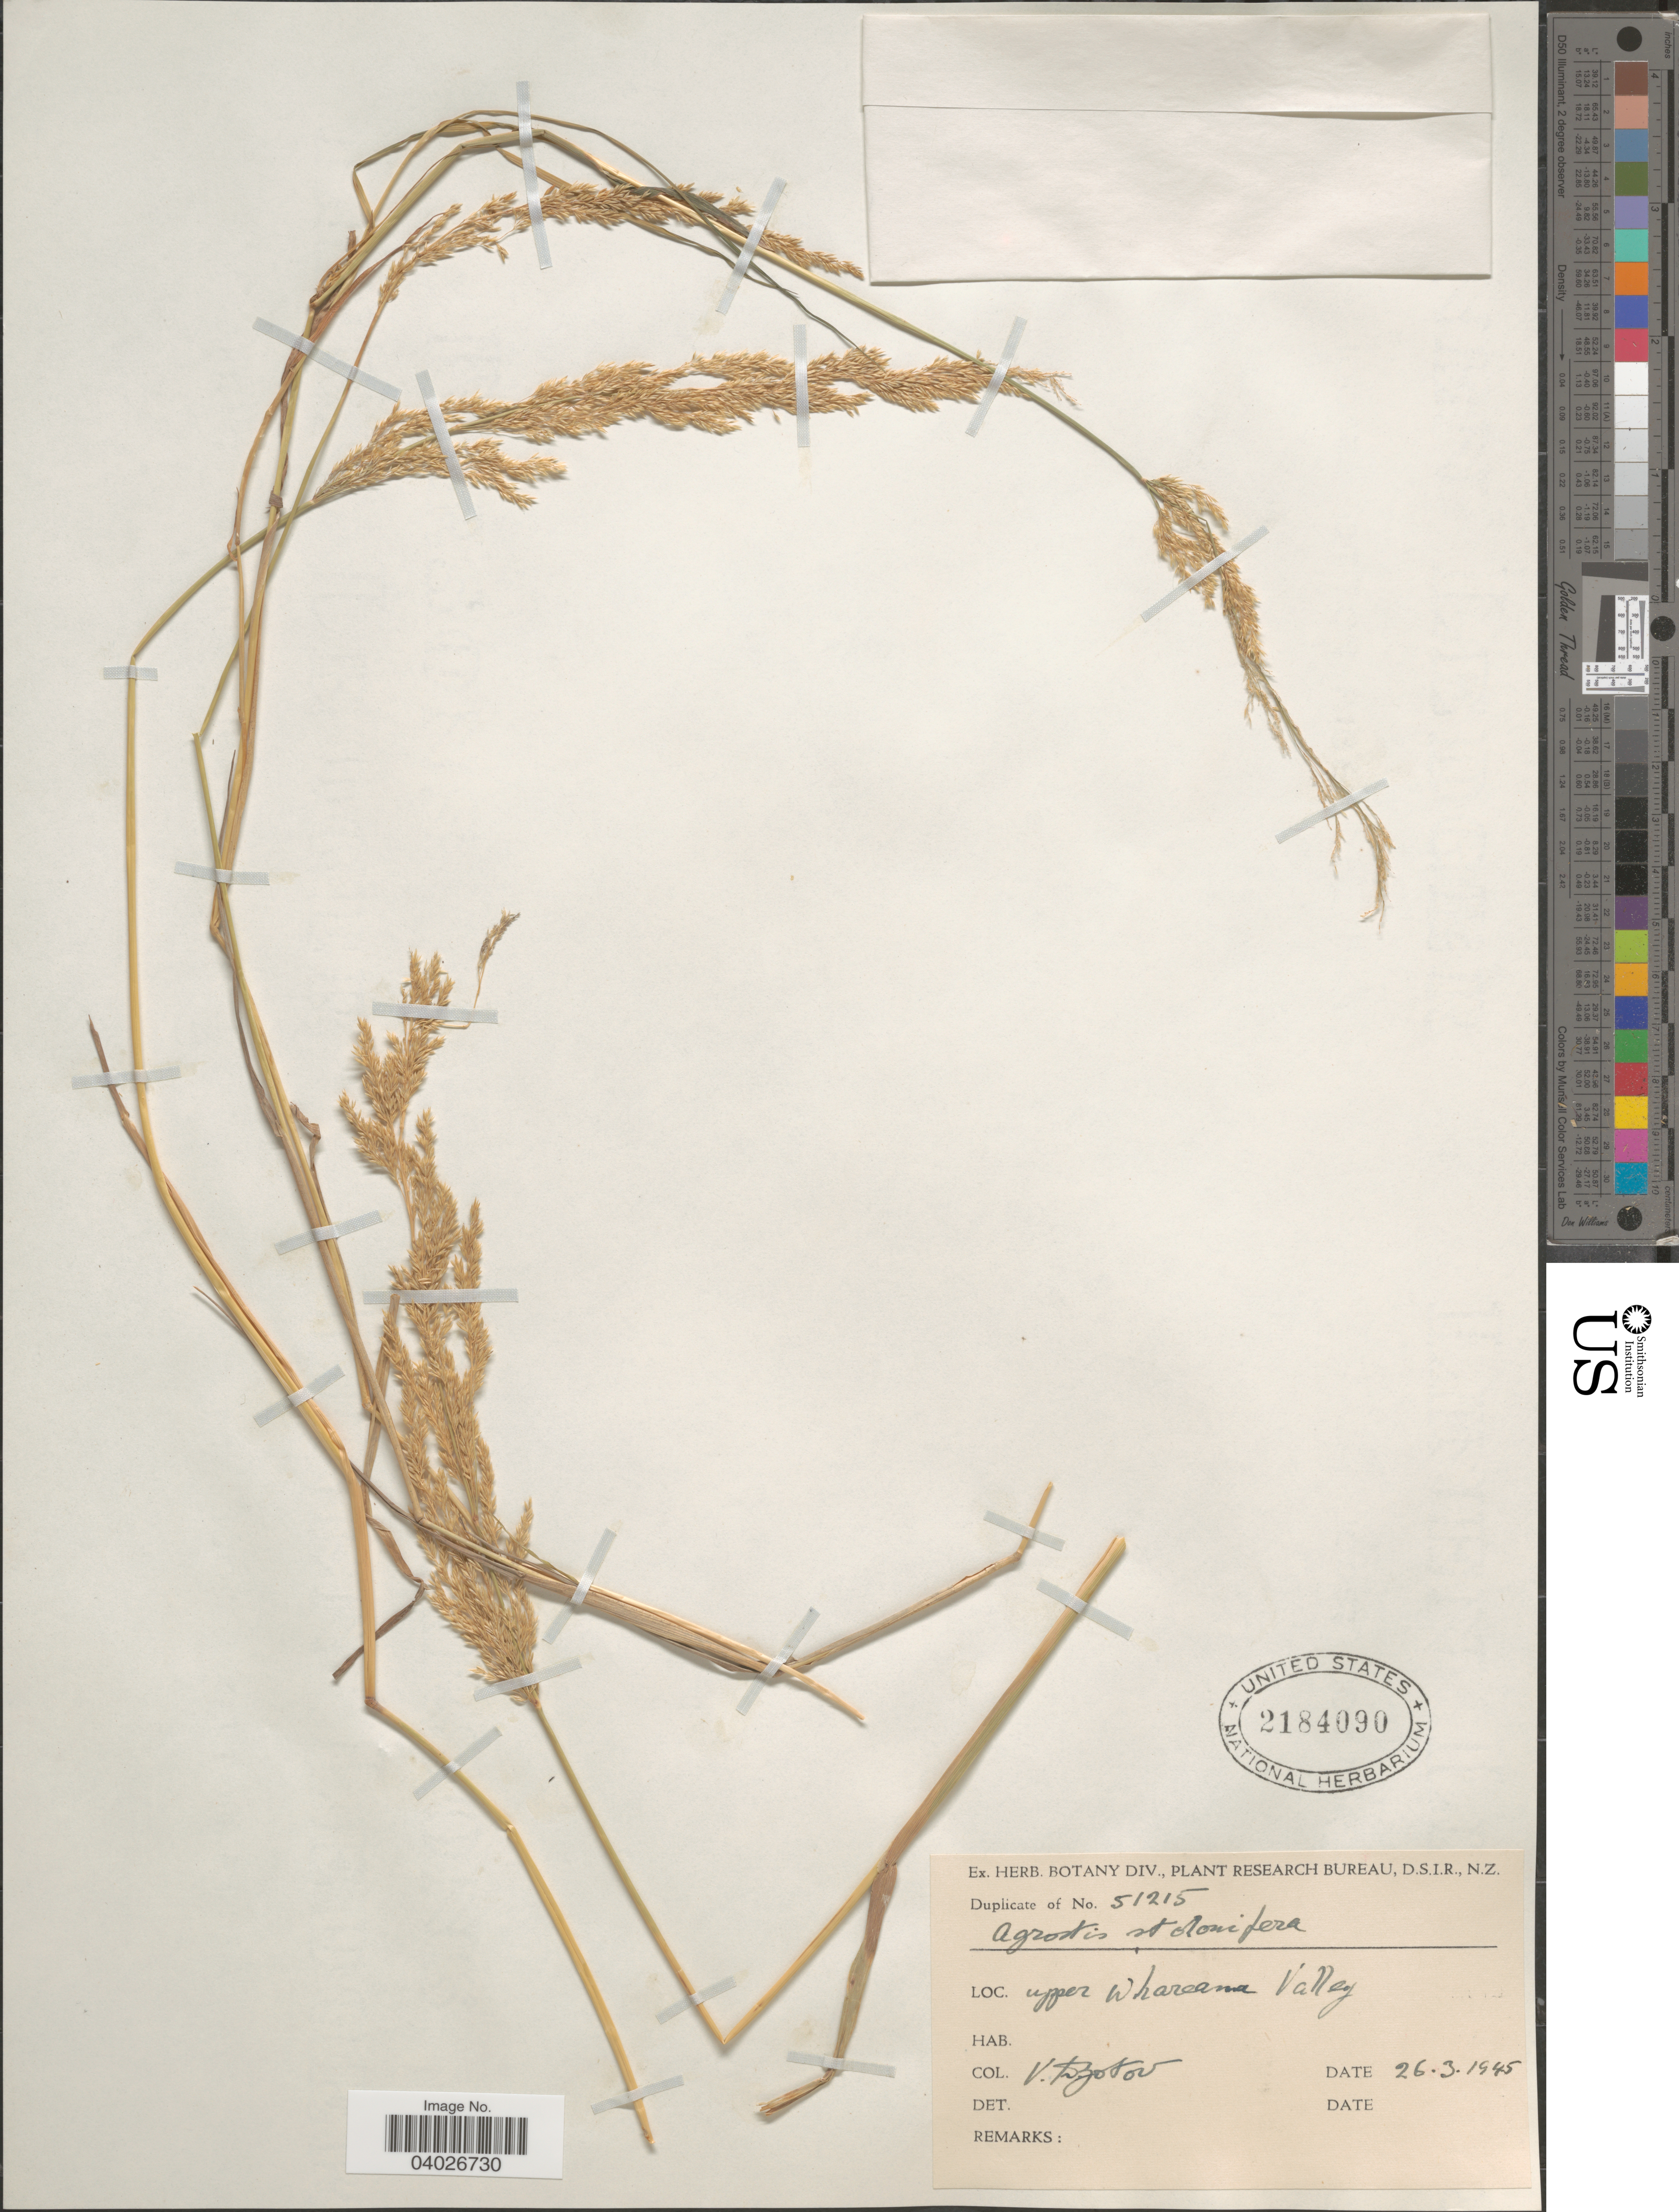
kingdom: Plantae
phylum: Tracheophyta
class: Liliopsida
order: Poales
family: Poaceae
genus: Agrostis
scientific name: Agrostis stolonifera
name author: L.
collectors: V. Zotov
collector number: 51215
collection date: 1945-03-26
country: New Zealand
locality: Upper Whareama Valley.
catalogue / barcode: US 2184090